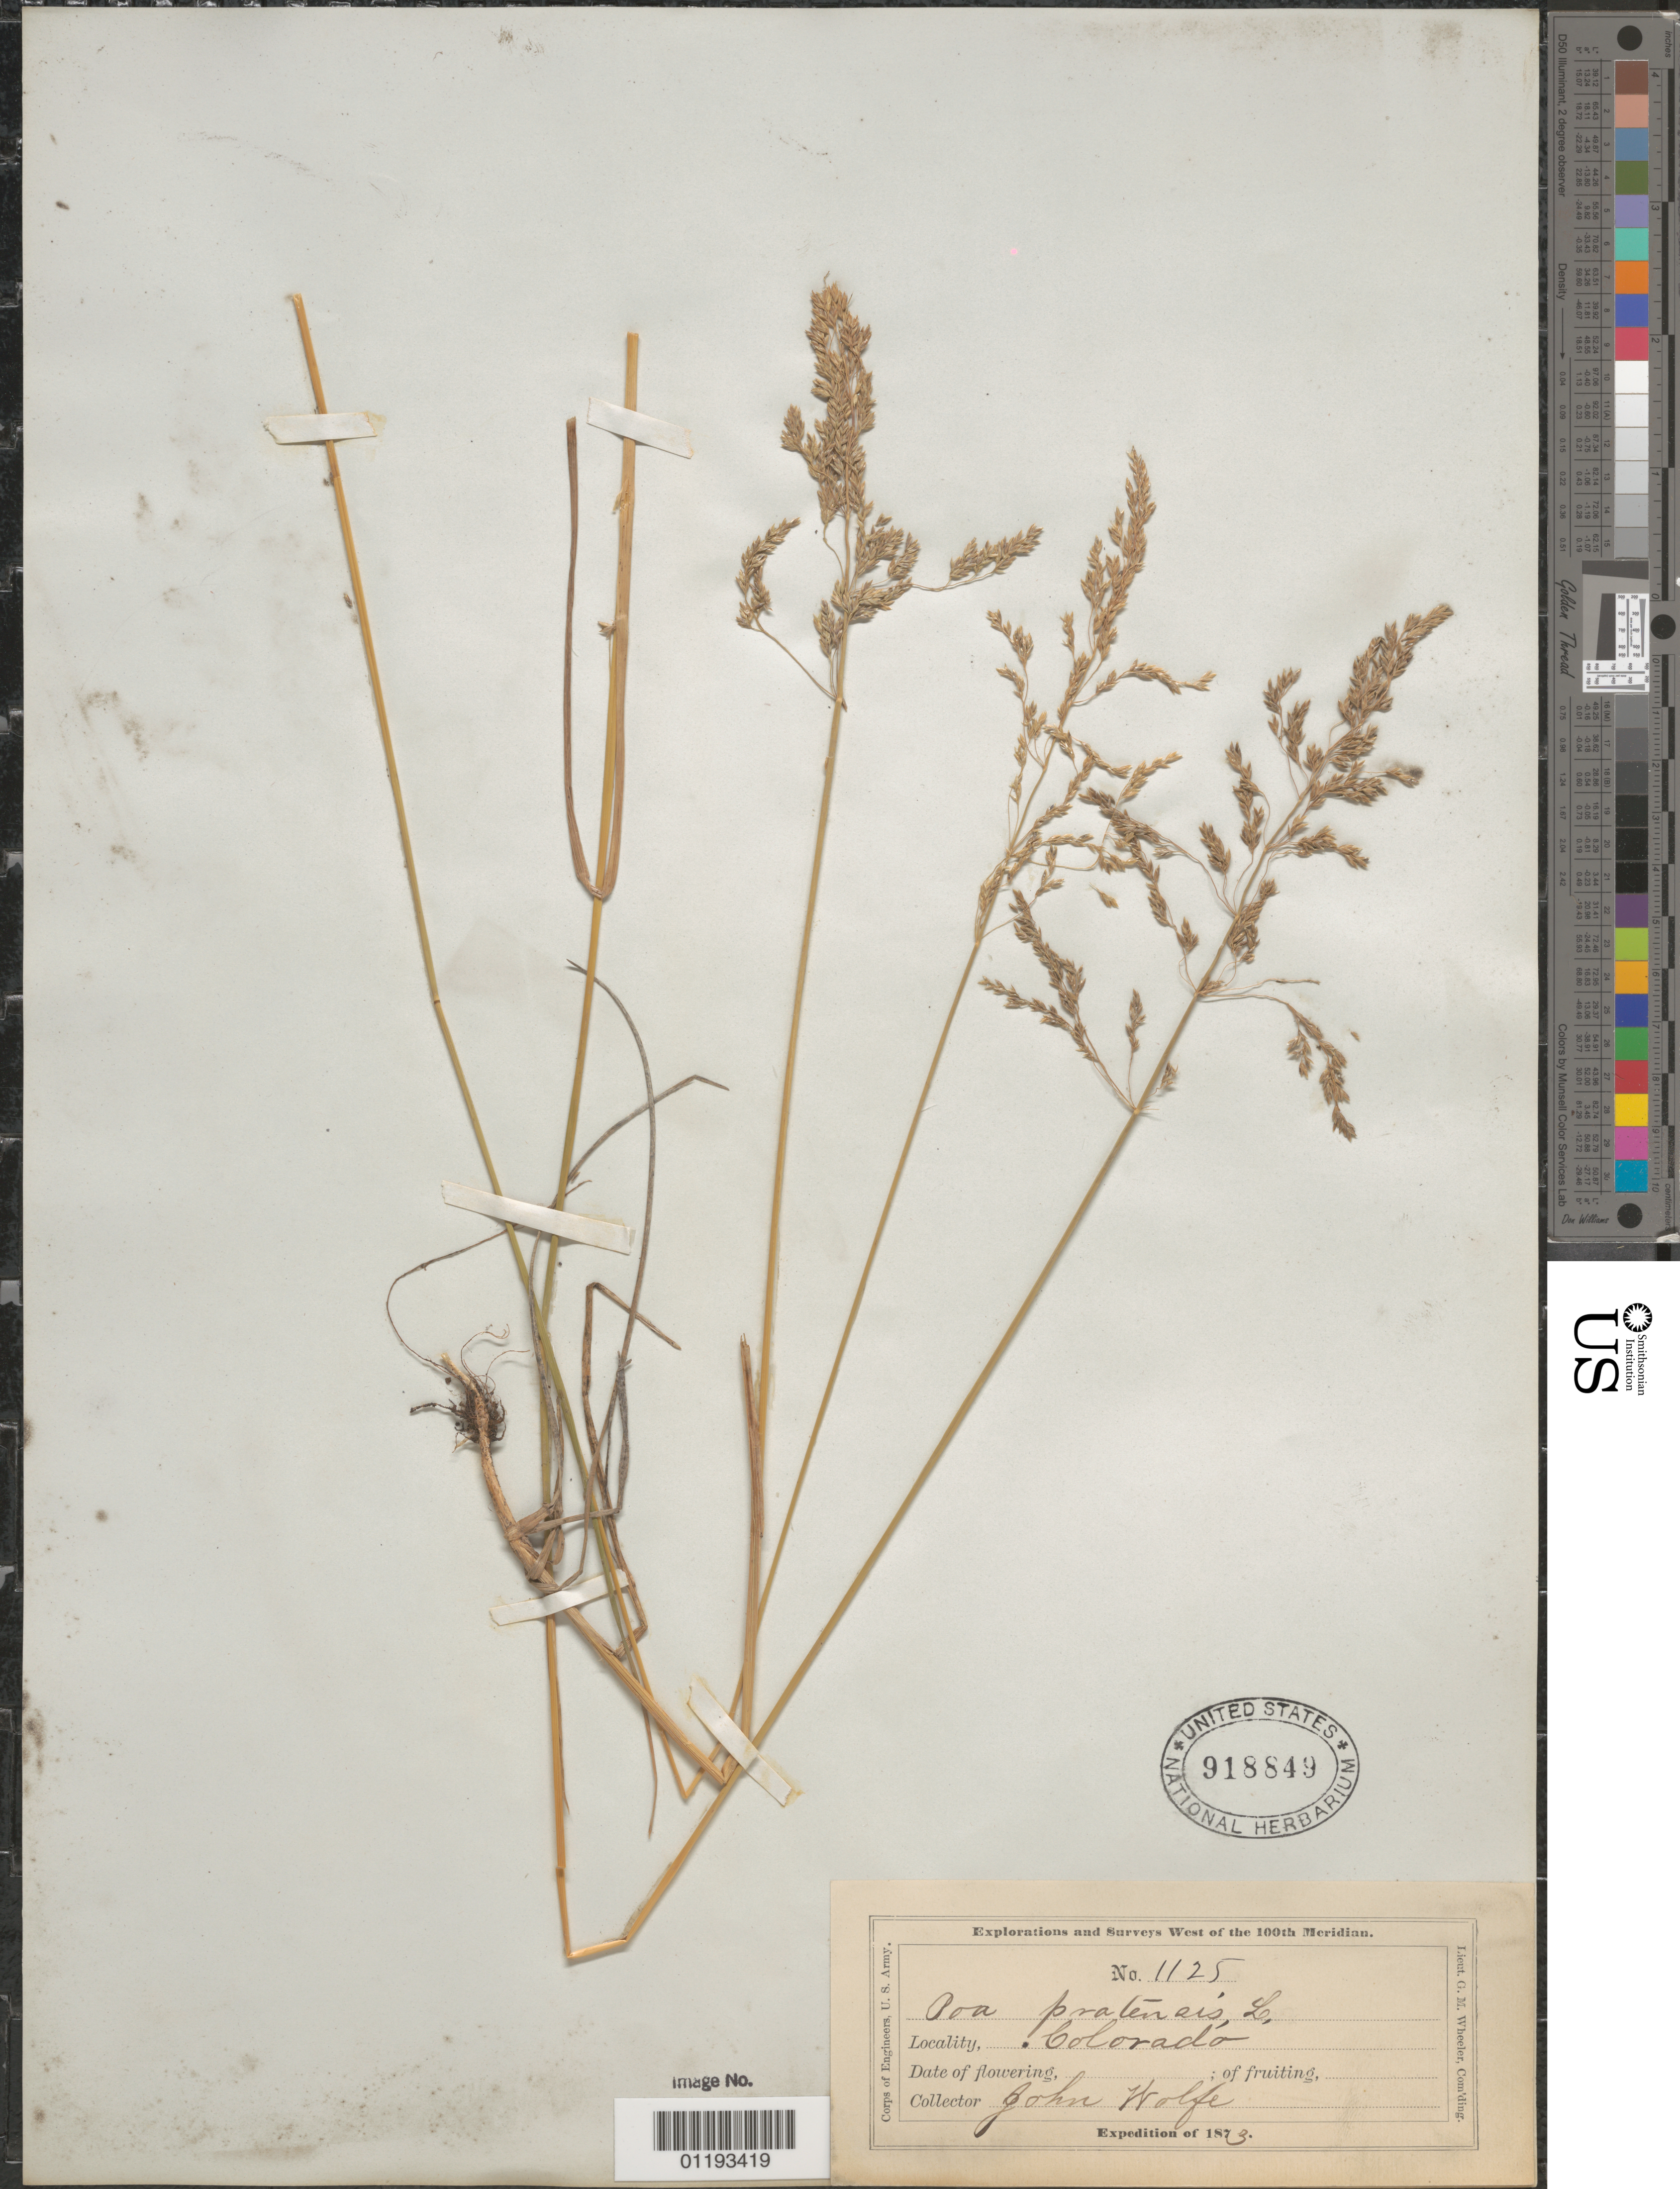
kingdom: Plantae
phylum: Tracheophyta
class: Liliopsida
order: Poales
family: Poaceae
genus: Poa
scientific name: Poa pratensis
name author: L.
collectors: J. Wolf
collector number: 1125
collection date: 1873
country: United States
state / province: Colorado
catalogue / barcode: US 918849